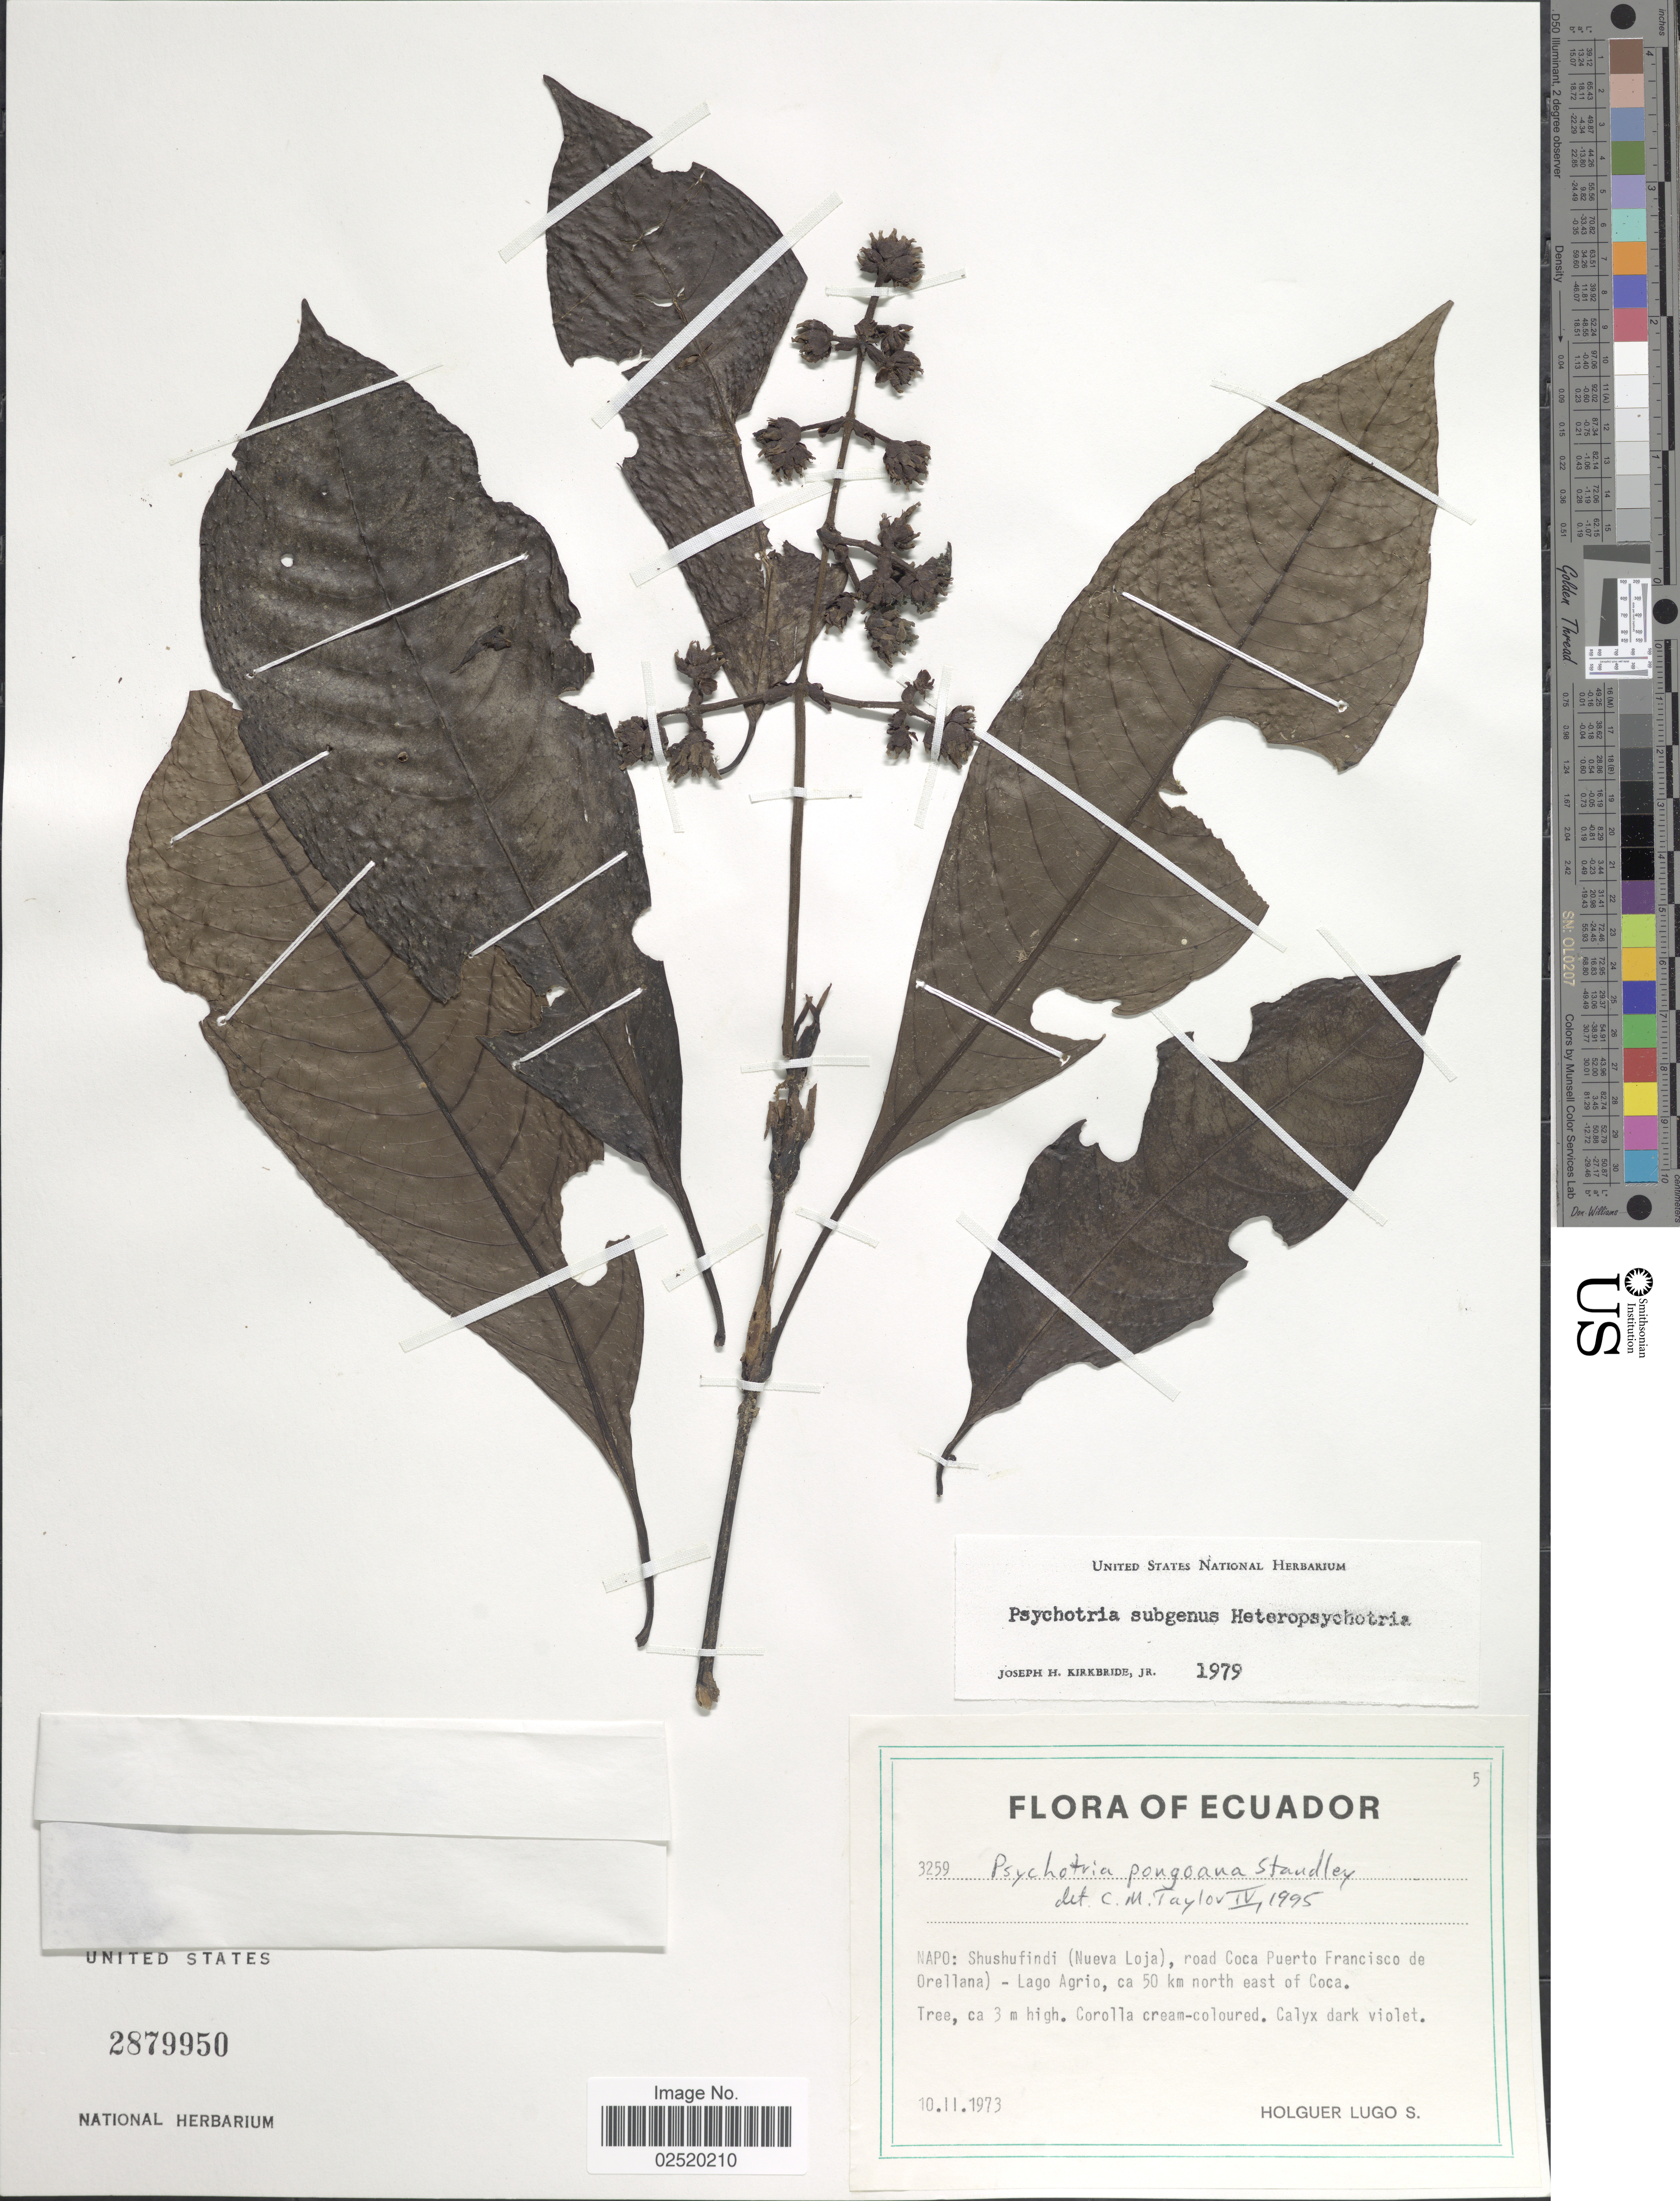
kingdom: Plantae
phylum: Tracheophyta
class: Magnoliopsida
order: Gentianales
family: Rubiaceae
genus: Psychotria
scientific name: Psychotria pongoana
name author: Standl.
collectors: H. Lugo S.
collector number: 3259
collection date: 1973-11-11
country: Ecuador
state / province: Napo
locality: Napo: Shushufindi (Nueva Loja), road Coca Puerto Francisco de Orellana) Lago Ahrio, 50 km north east of Coca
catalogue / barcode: US 2879950